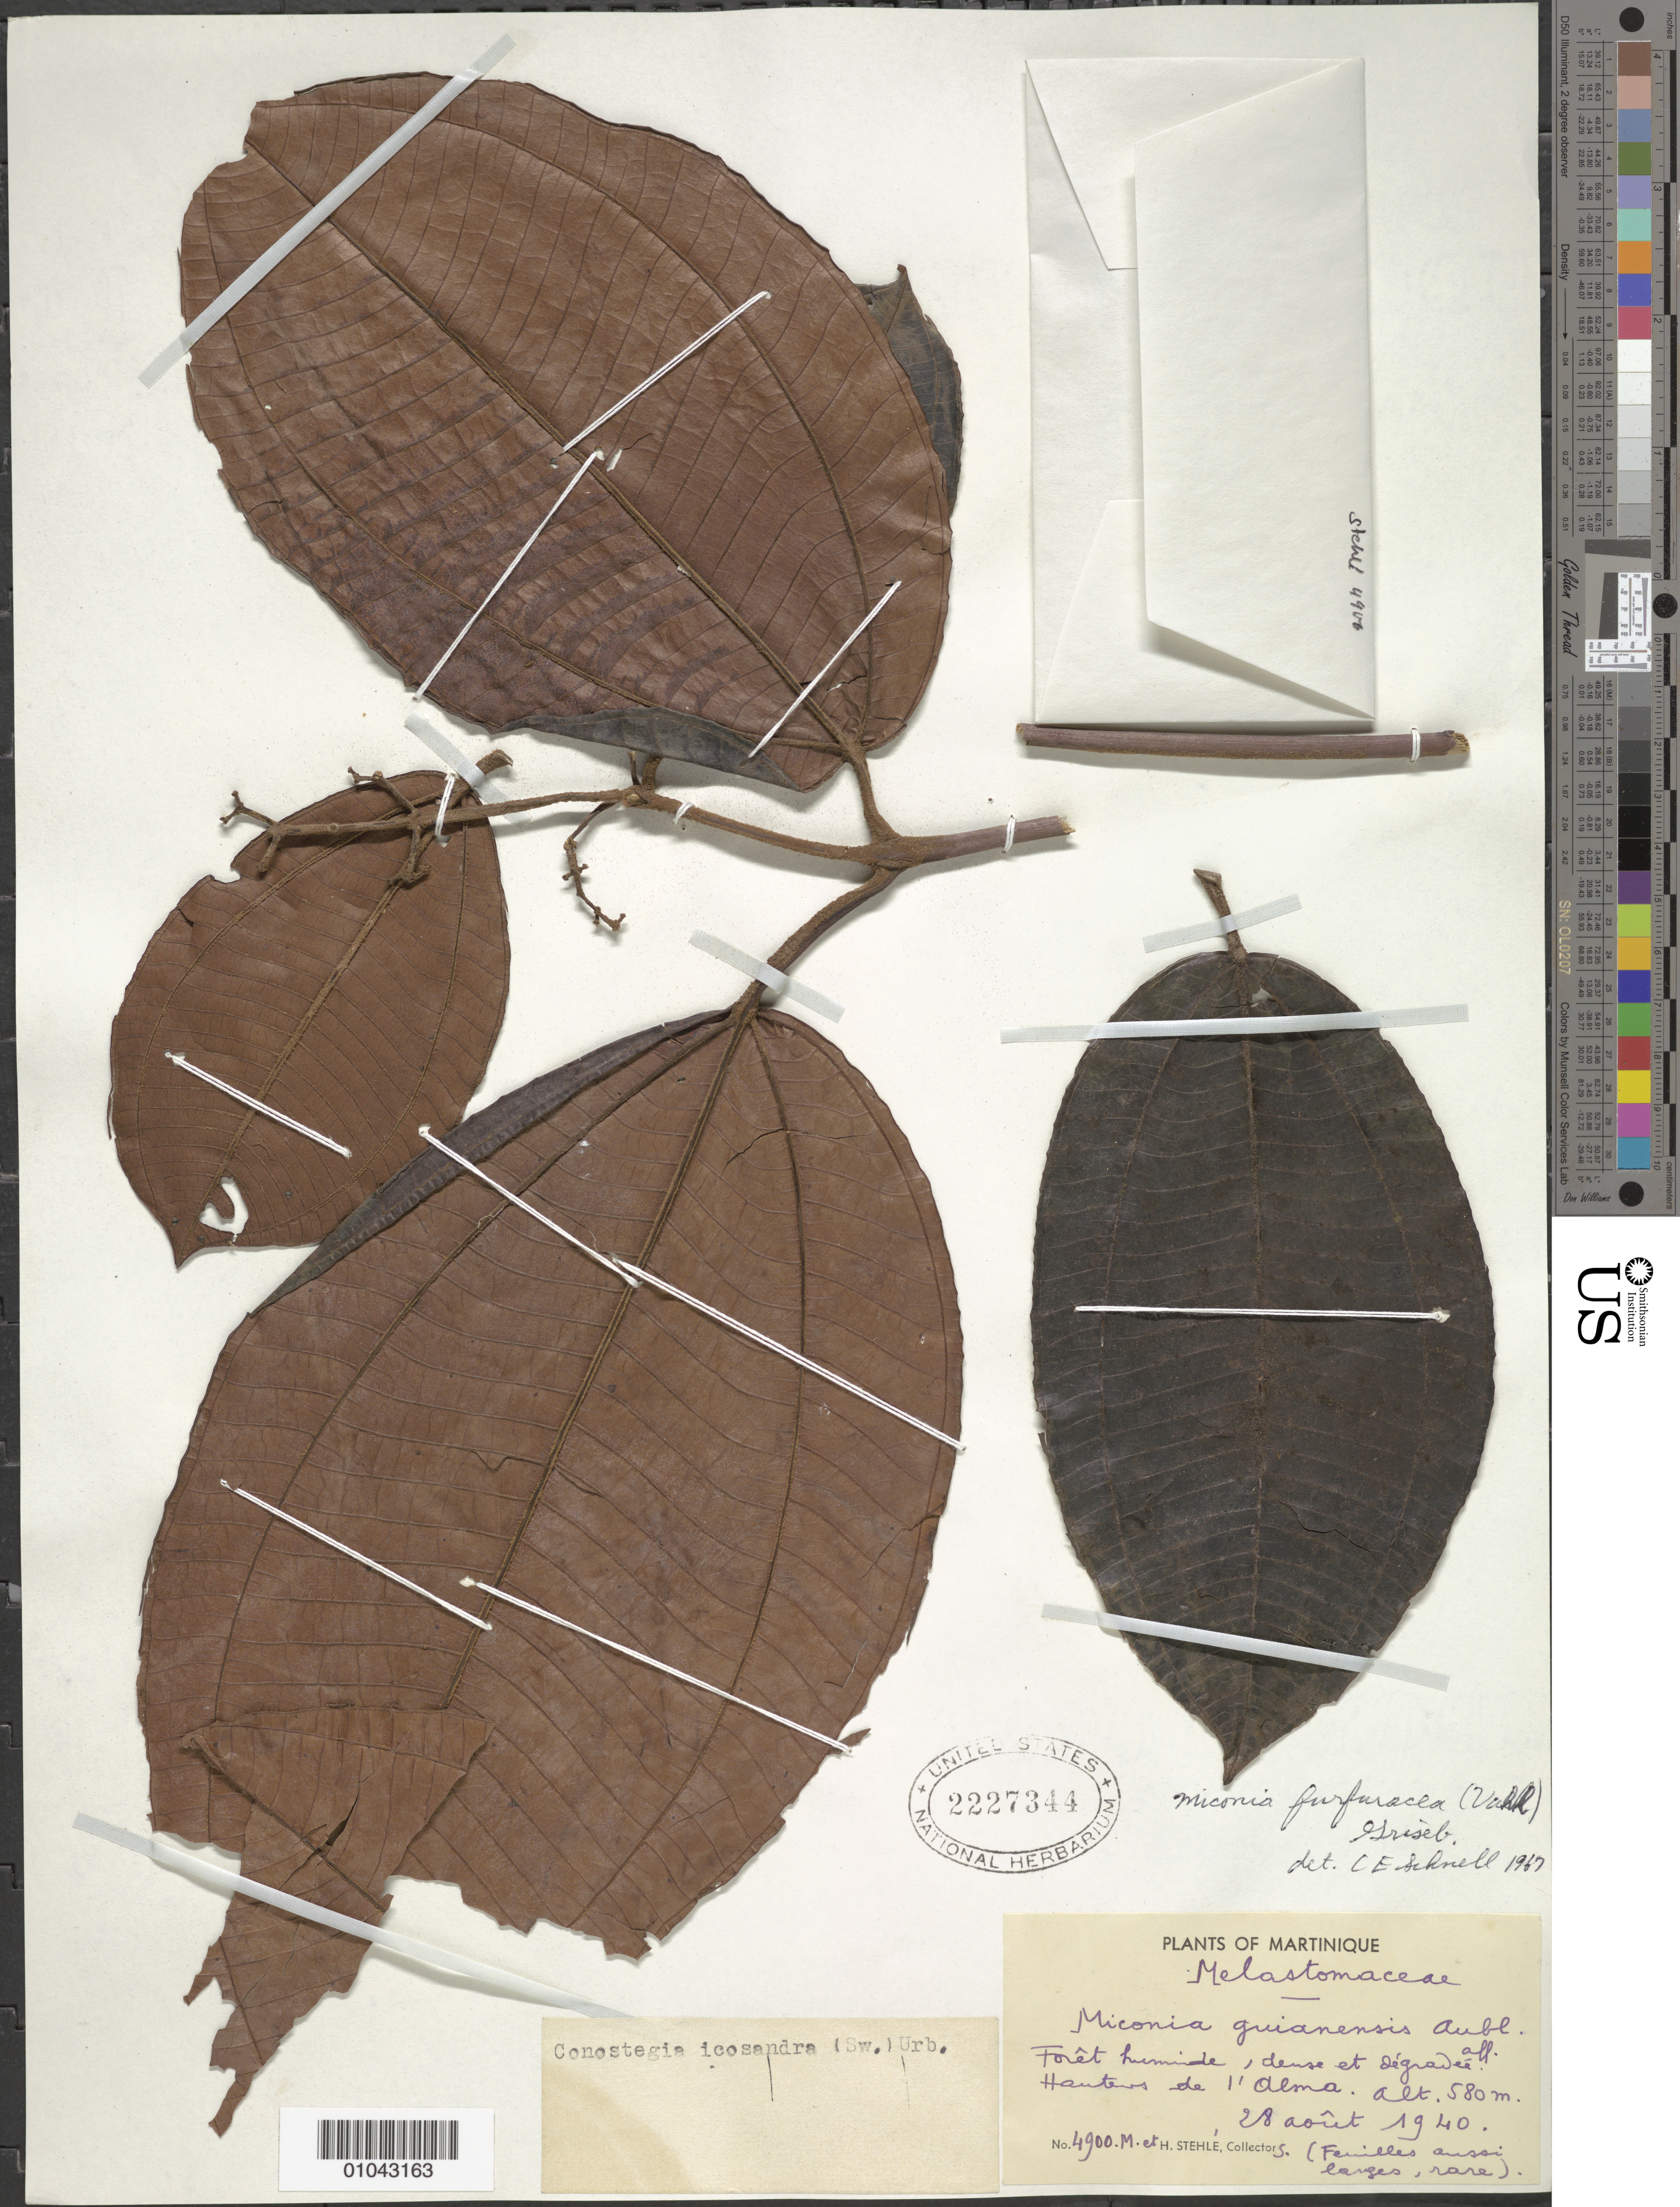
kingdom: Plantae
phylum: Tracheophyta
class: Magnoliopsida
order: Myrtales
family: Melastomataceae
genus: Miconia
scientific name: Miconia furfuracea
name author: (Vahl) Griseb.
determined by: Schnell, C. E.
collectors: H. Stehlé & M. Stehlé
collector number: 4900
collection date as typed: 28 Aug 1940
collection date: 1940-08-28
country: Martinique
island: Martinique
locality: Hauteurs de l'Alma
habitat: Forêt humide, dense et dégradée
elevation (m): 580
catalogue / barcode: US 2227344